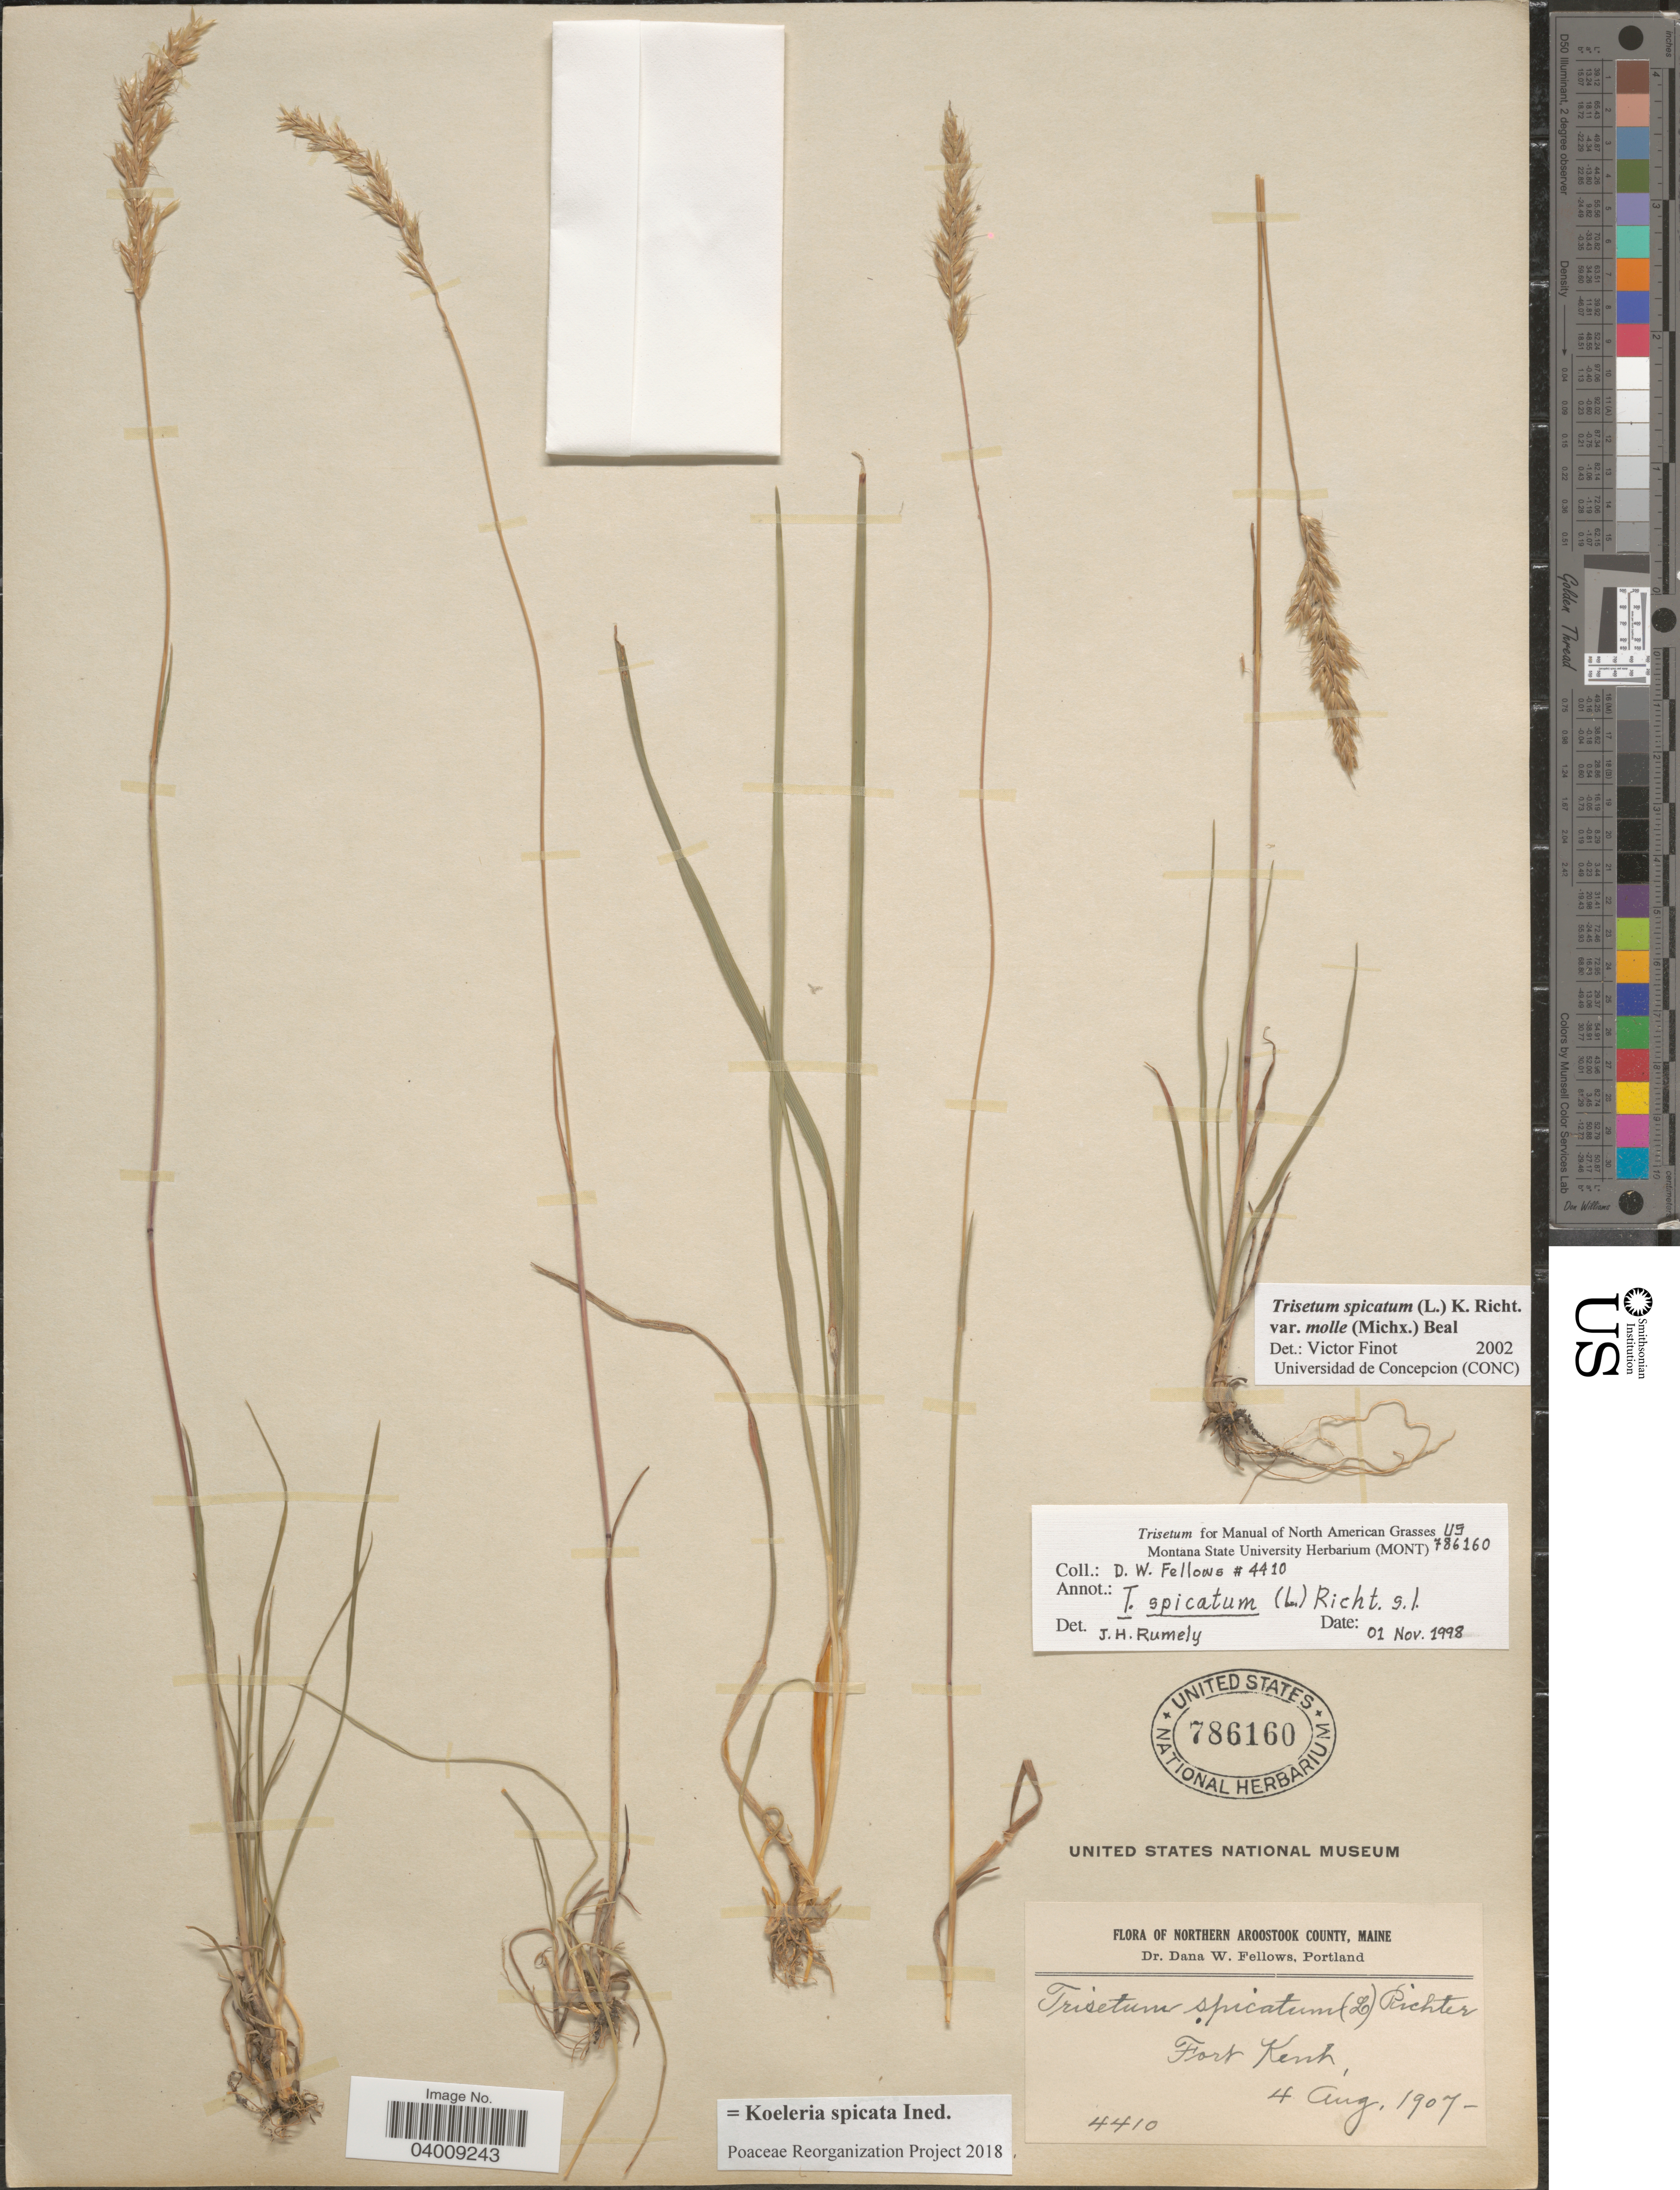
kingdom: Plantae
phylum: Tracheophyta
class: Liliopsida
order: Poales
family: Poaceae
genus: Koeleria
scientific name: Koeleria spicata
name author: (L.) Barberá et al.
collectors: D. W. Fellows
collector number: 4410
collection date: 1907-08-04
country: United States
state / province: Maine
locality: Northern Aroostook County. Fort Kent.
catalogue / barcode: US 786160